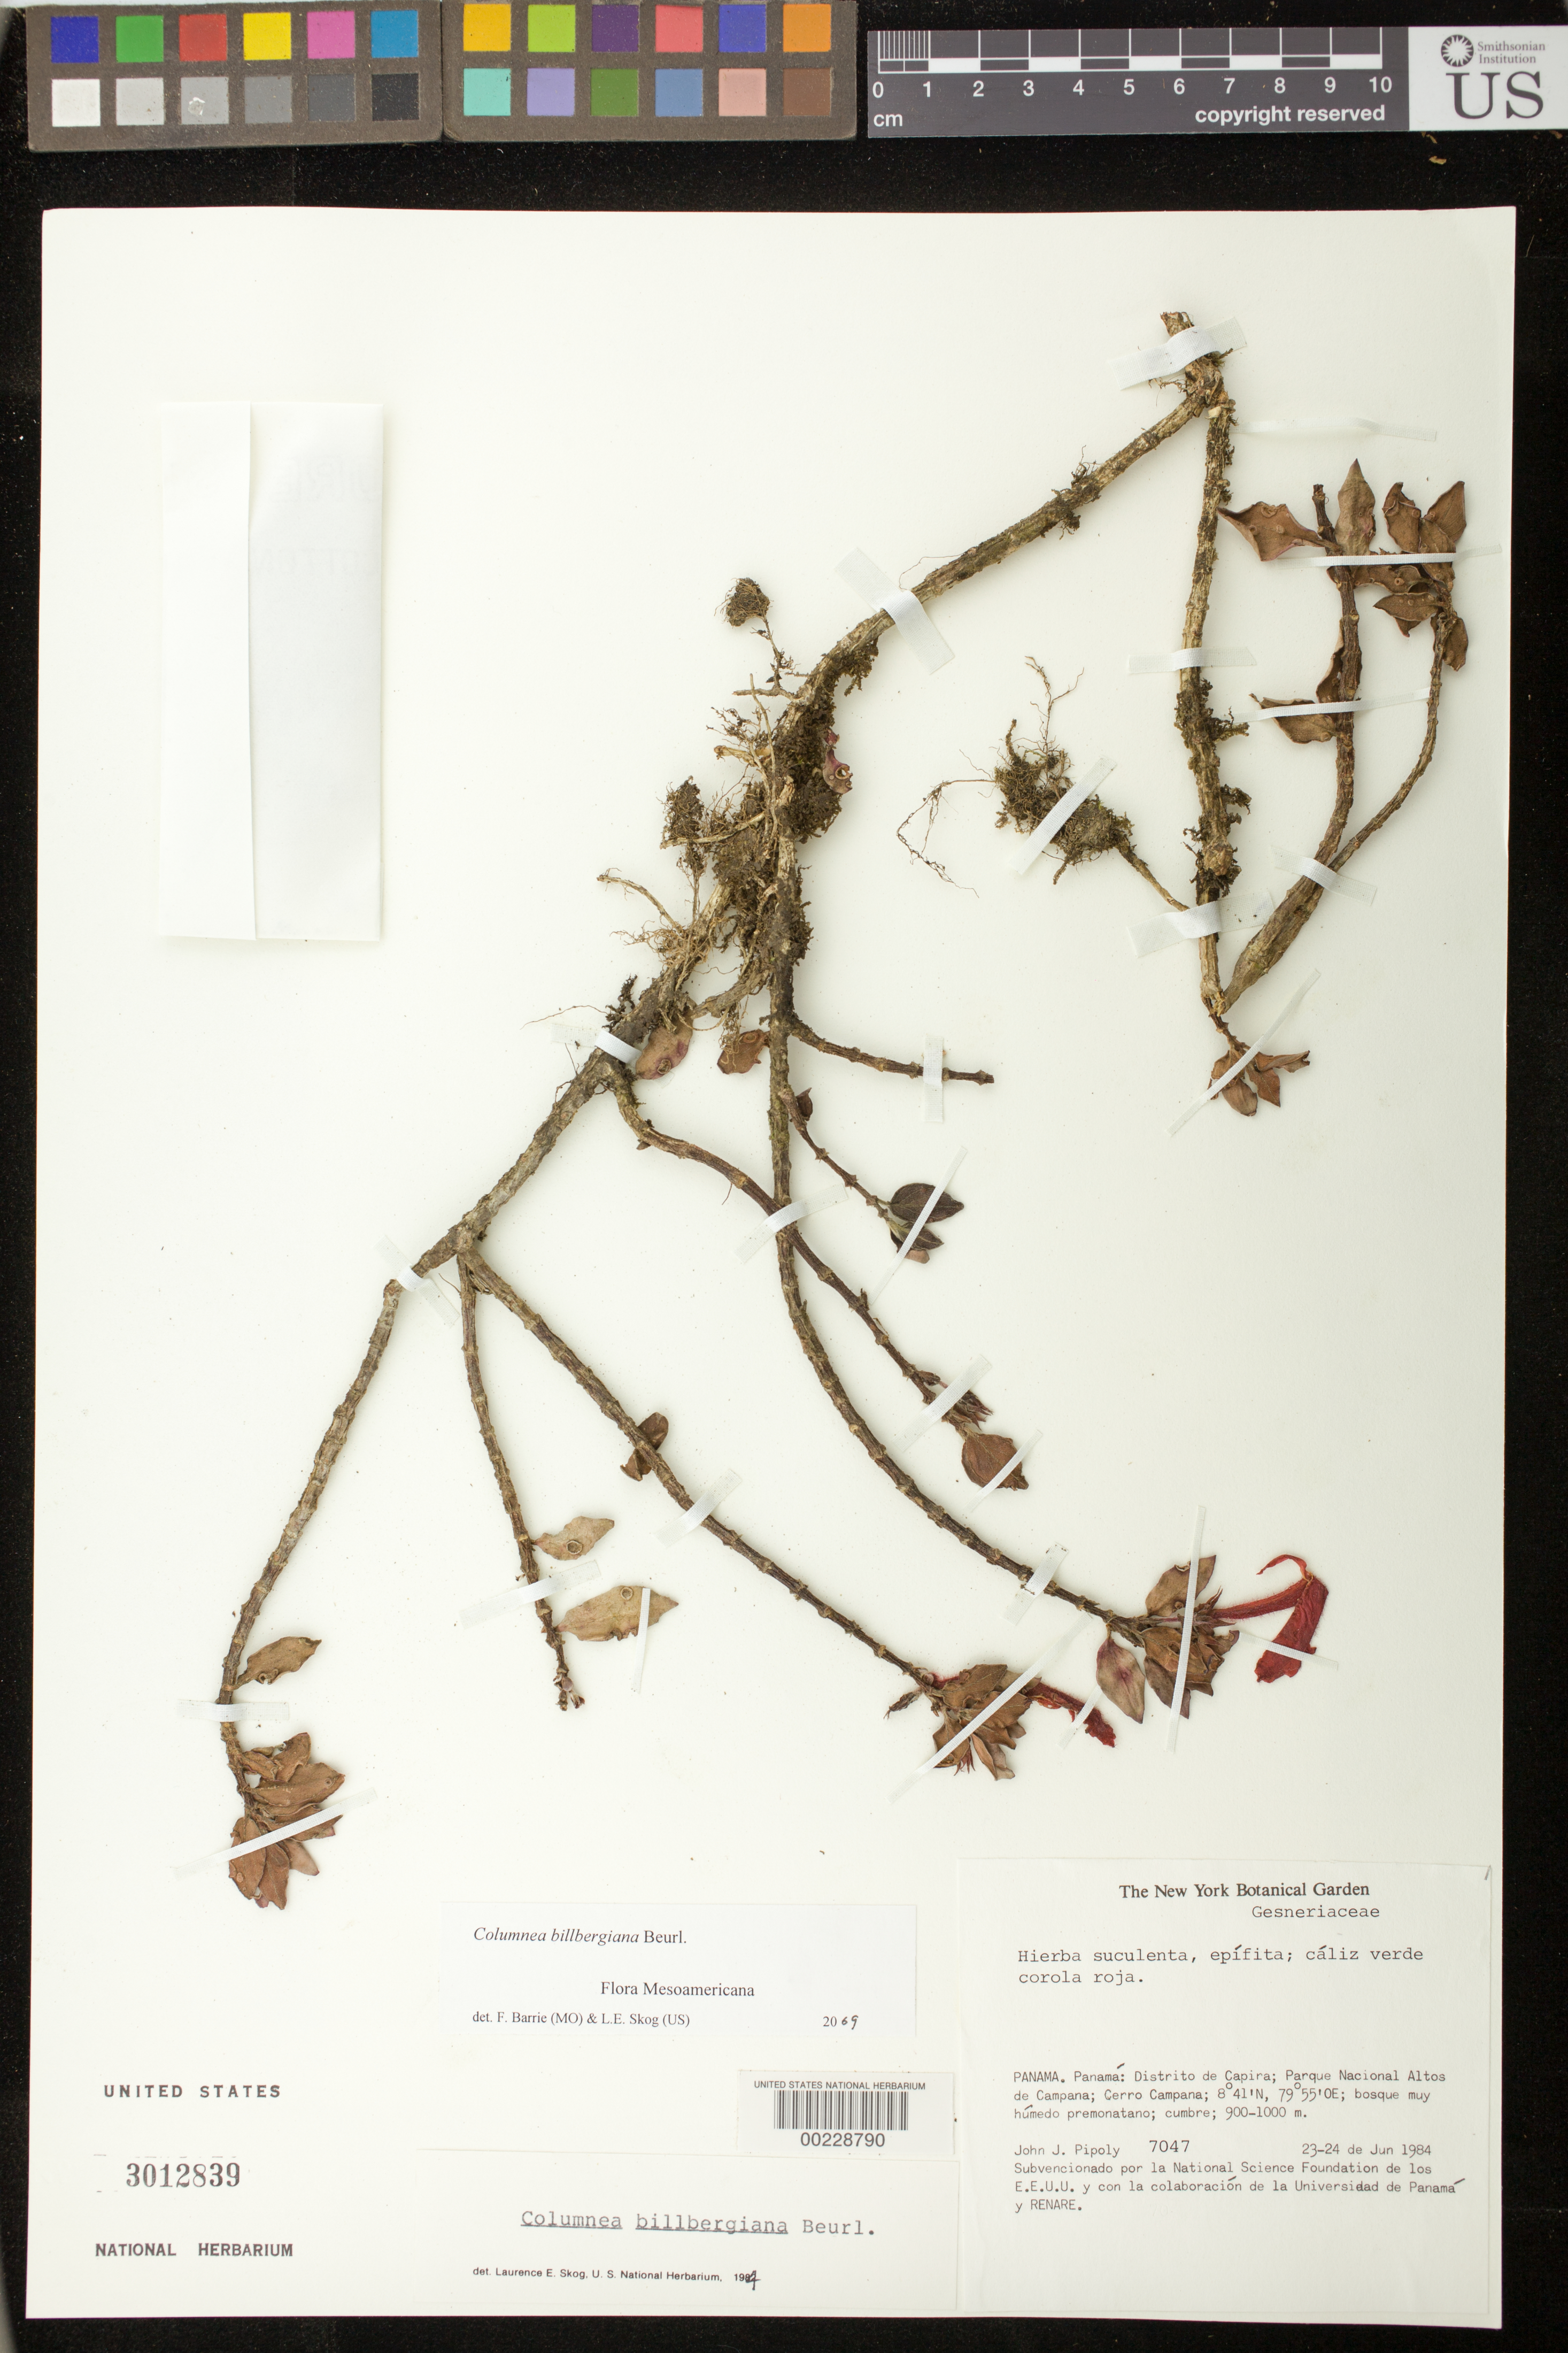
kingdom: Plantae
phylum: Tracheophyta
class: Magnoliopsida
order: Lamiales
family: Gesneriaceae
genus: Columnea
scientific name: Columnea billbergiana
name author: Beurl.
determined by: Clark, J. L., (SEL), The Marie Selby Botanical Garden (UNITED STATES)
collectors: J. J. Pipoly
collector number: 7047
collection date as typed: Jun 1984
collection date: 1984-06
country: Panama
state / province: Panamá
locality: Dist. Capira, Parque Nacional Altos de Campana, Cerro Campana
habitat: Very humid premontane forest, summit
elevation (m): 900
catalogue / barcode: US 3012839